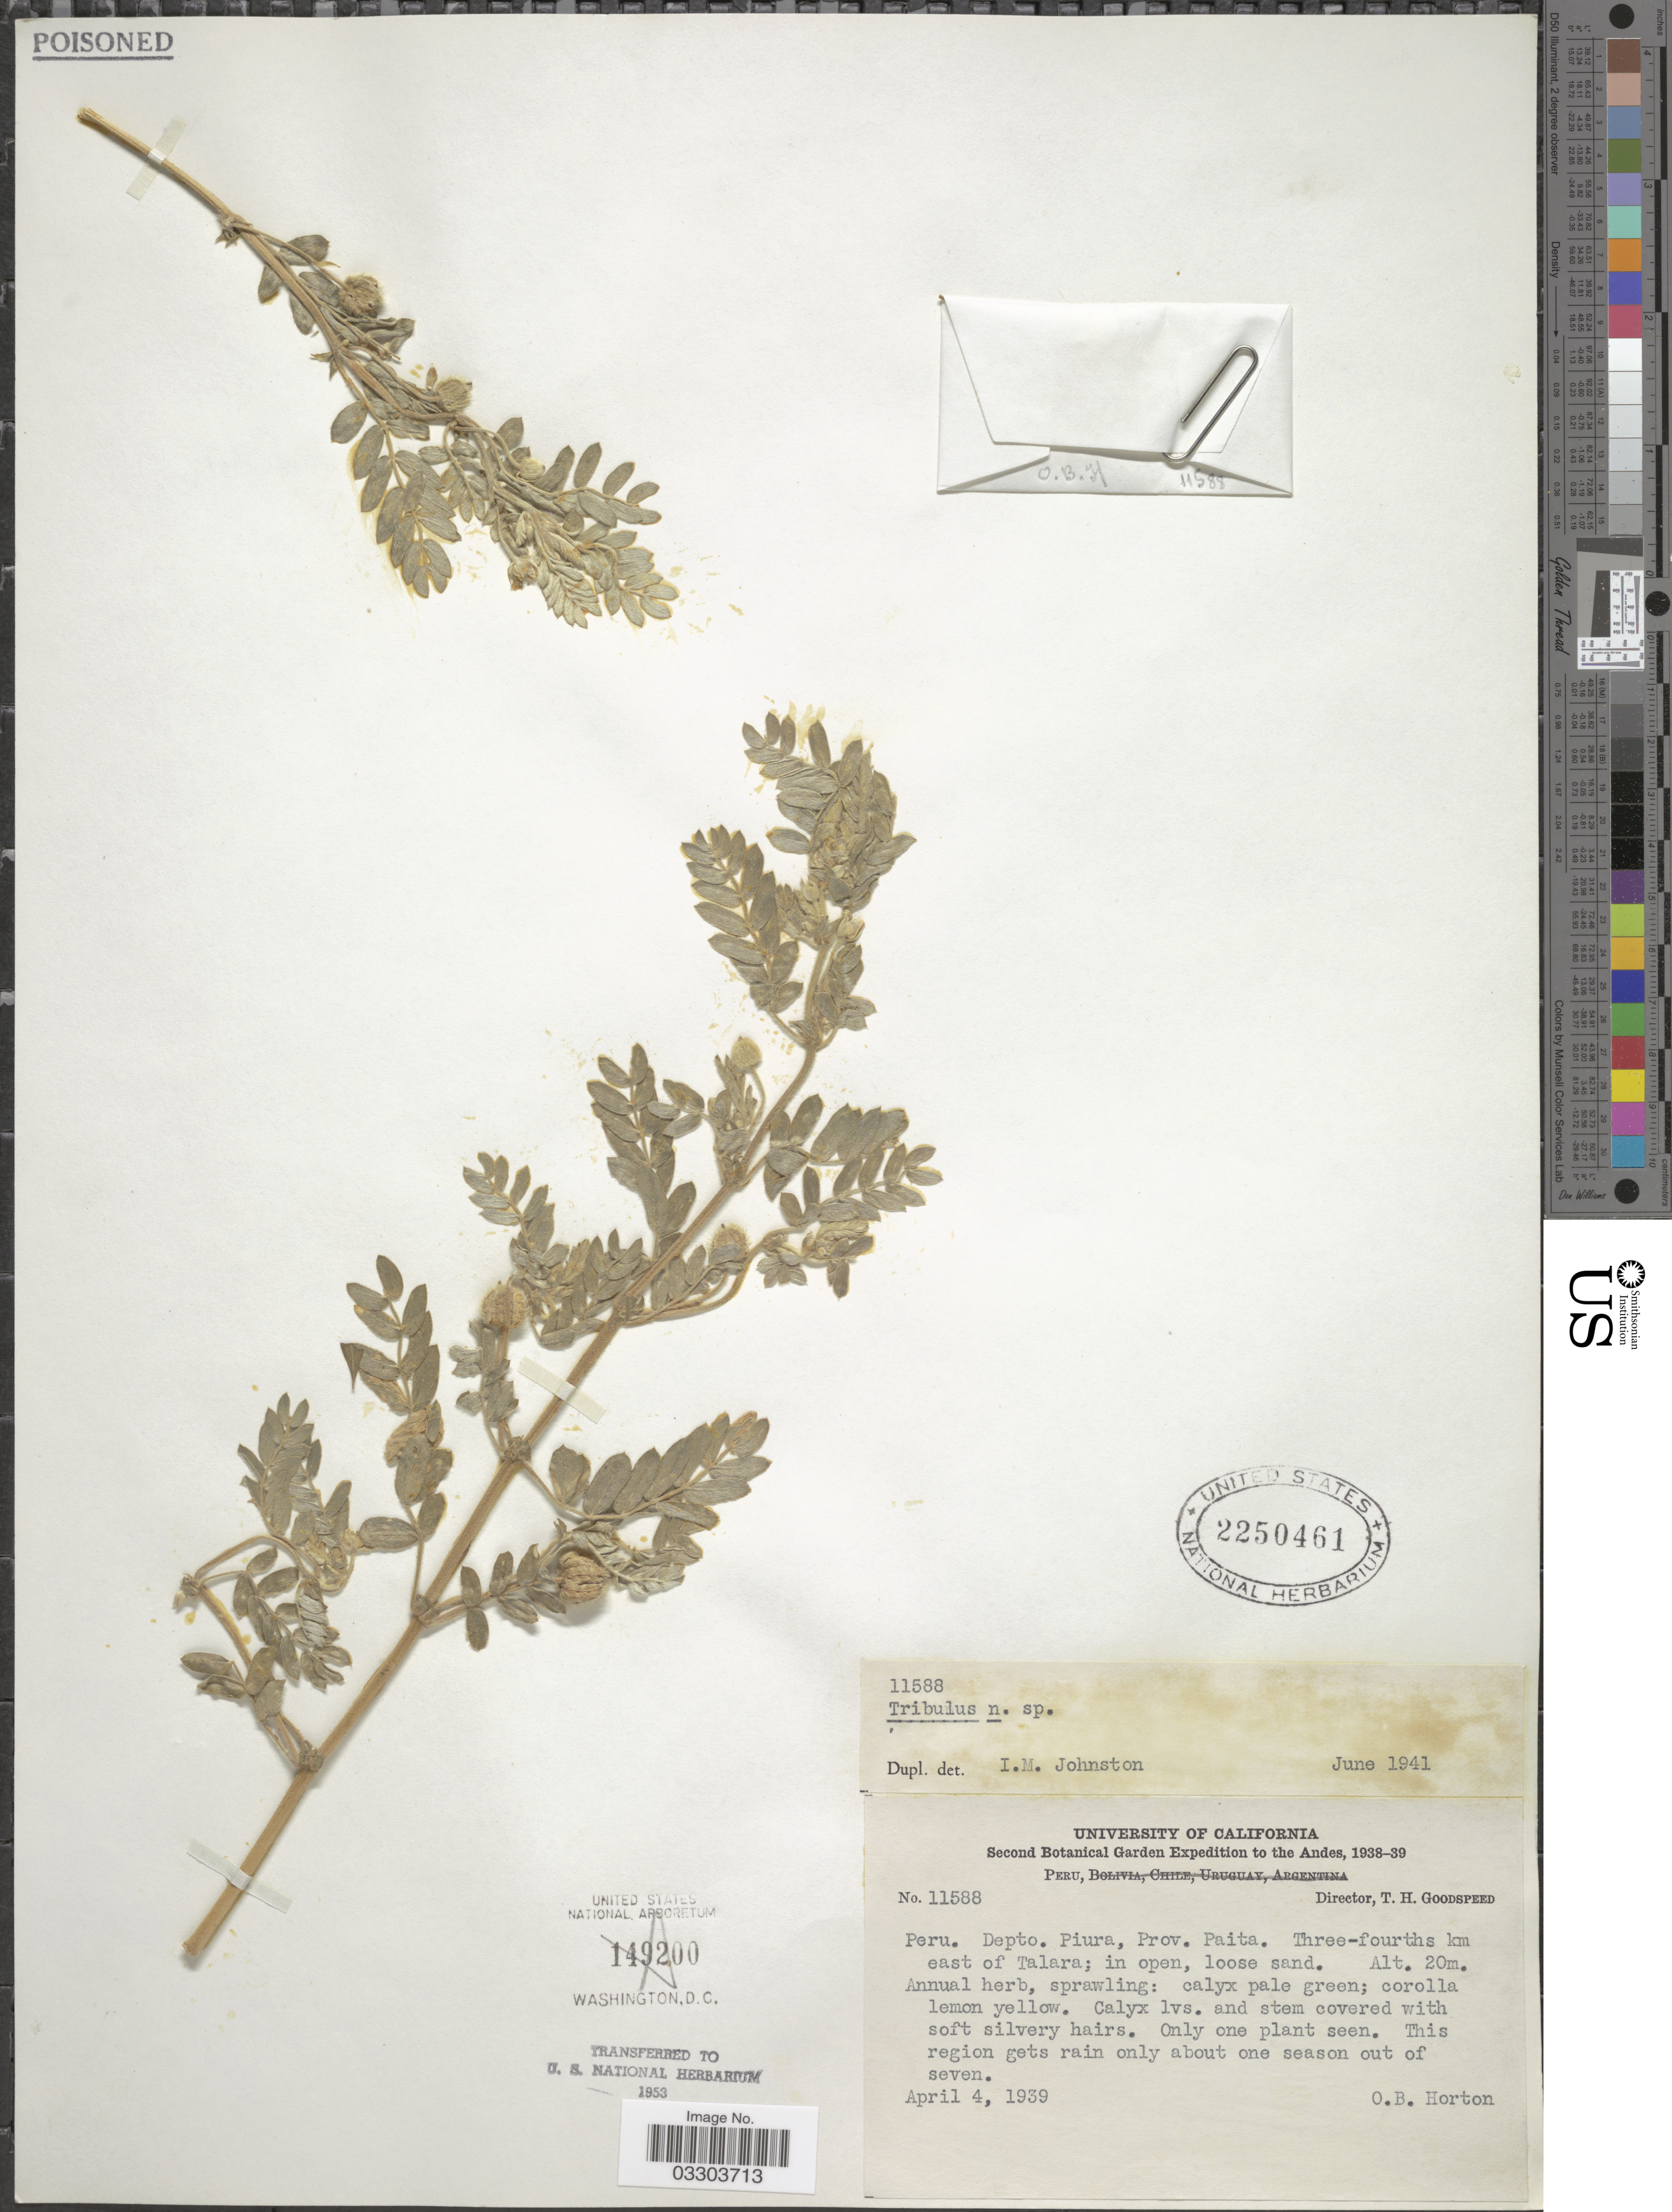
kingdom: Plantae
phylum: Tracheophyta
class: Magnoliopsida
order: Zygophyllales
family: Zygophyllaceae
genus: Tribulus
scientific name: Tribulus cistoides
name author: L.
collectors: O. B. Horton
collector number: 11588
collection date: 1939-04-04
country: Peru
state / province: Piura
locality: Andes. Depto. Piura, Prov. Paita. Three-fourths km east of Talara.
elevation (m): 20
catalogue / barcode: US 2250461